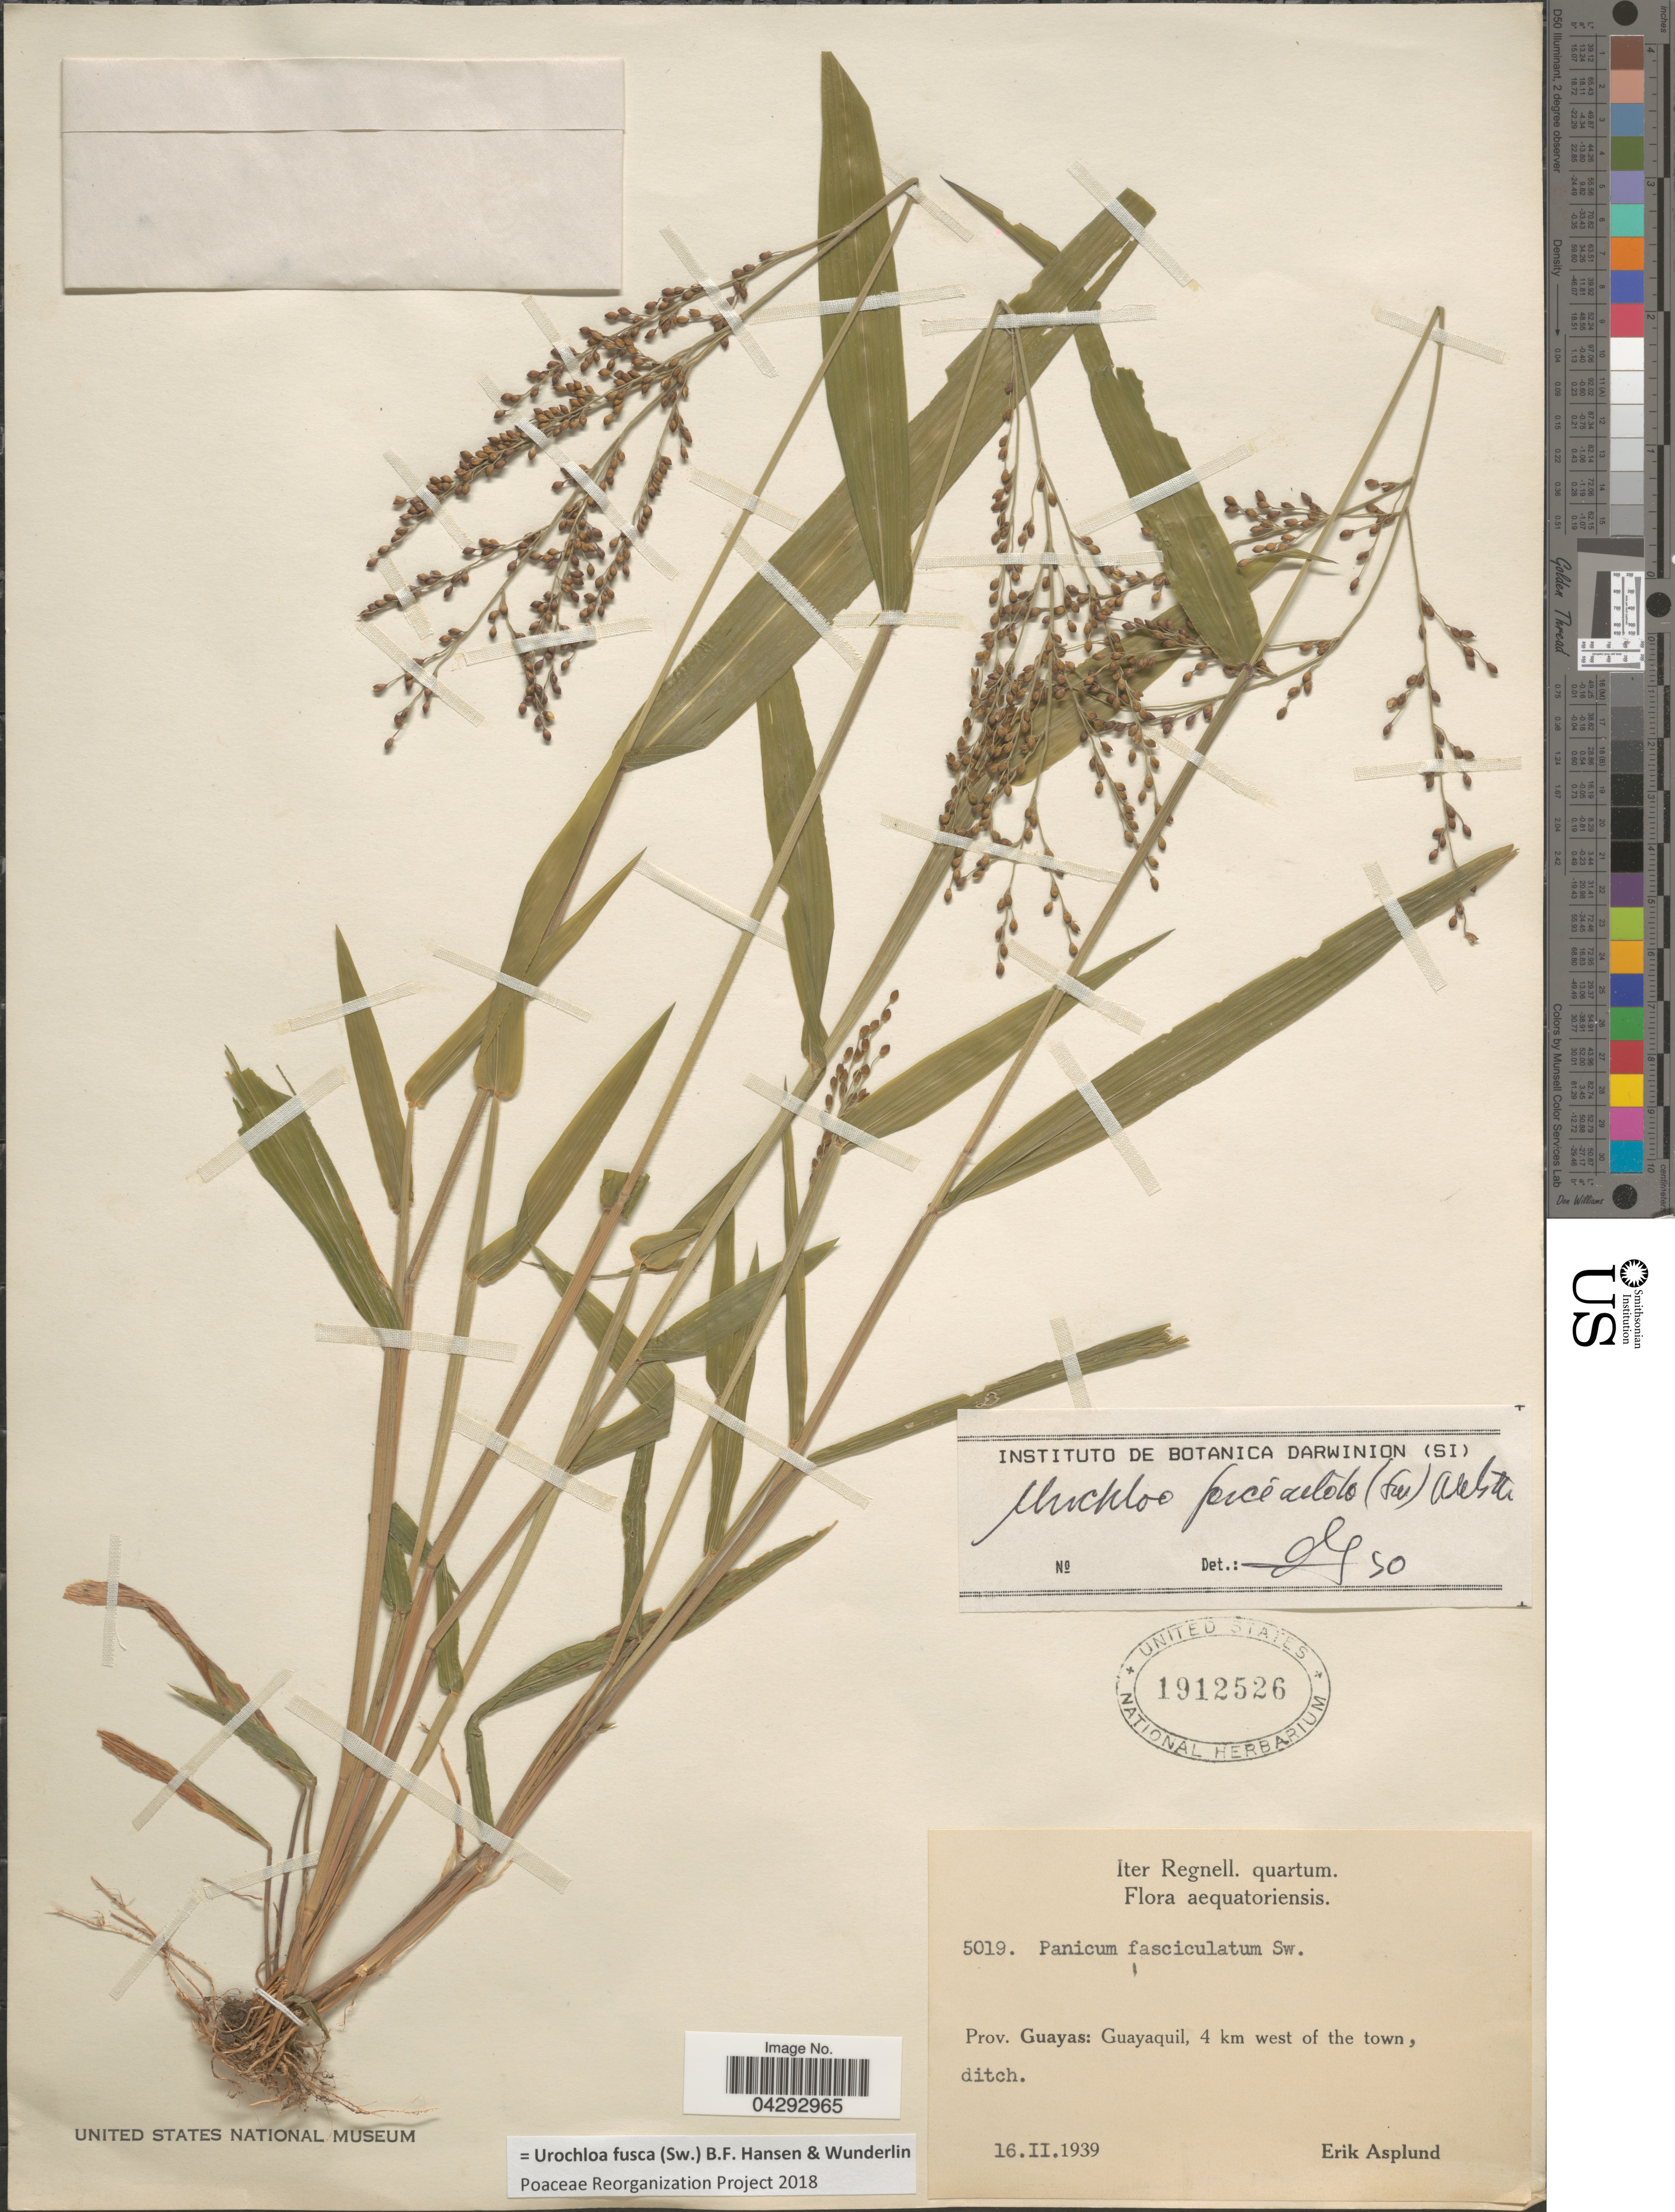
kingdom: Plantae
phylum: Tracheophyta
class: Liliopsida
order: Poales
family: Poaceae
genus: Urochloa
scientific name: Urochloa fusca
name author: (Sw.) B.F. Hansen & Wunderlin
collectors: E. Asplund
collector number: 5019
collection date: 1939-02-16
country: Ecuador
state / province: Guayas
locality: Iter Regnell. quartum. Guayaquil, 4 km west of the town, ditch.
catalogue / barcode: US 1912526